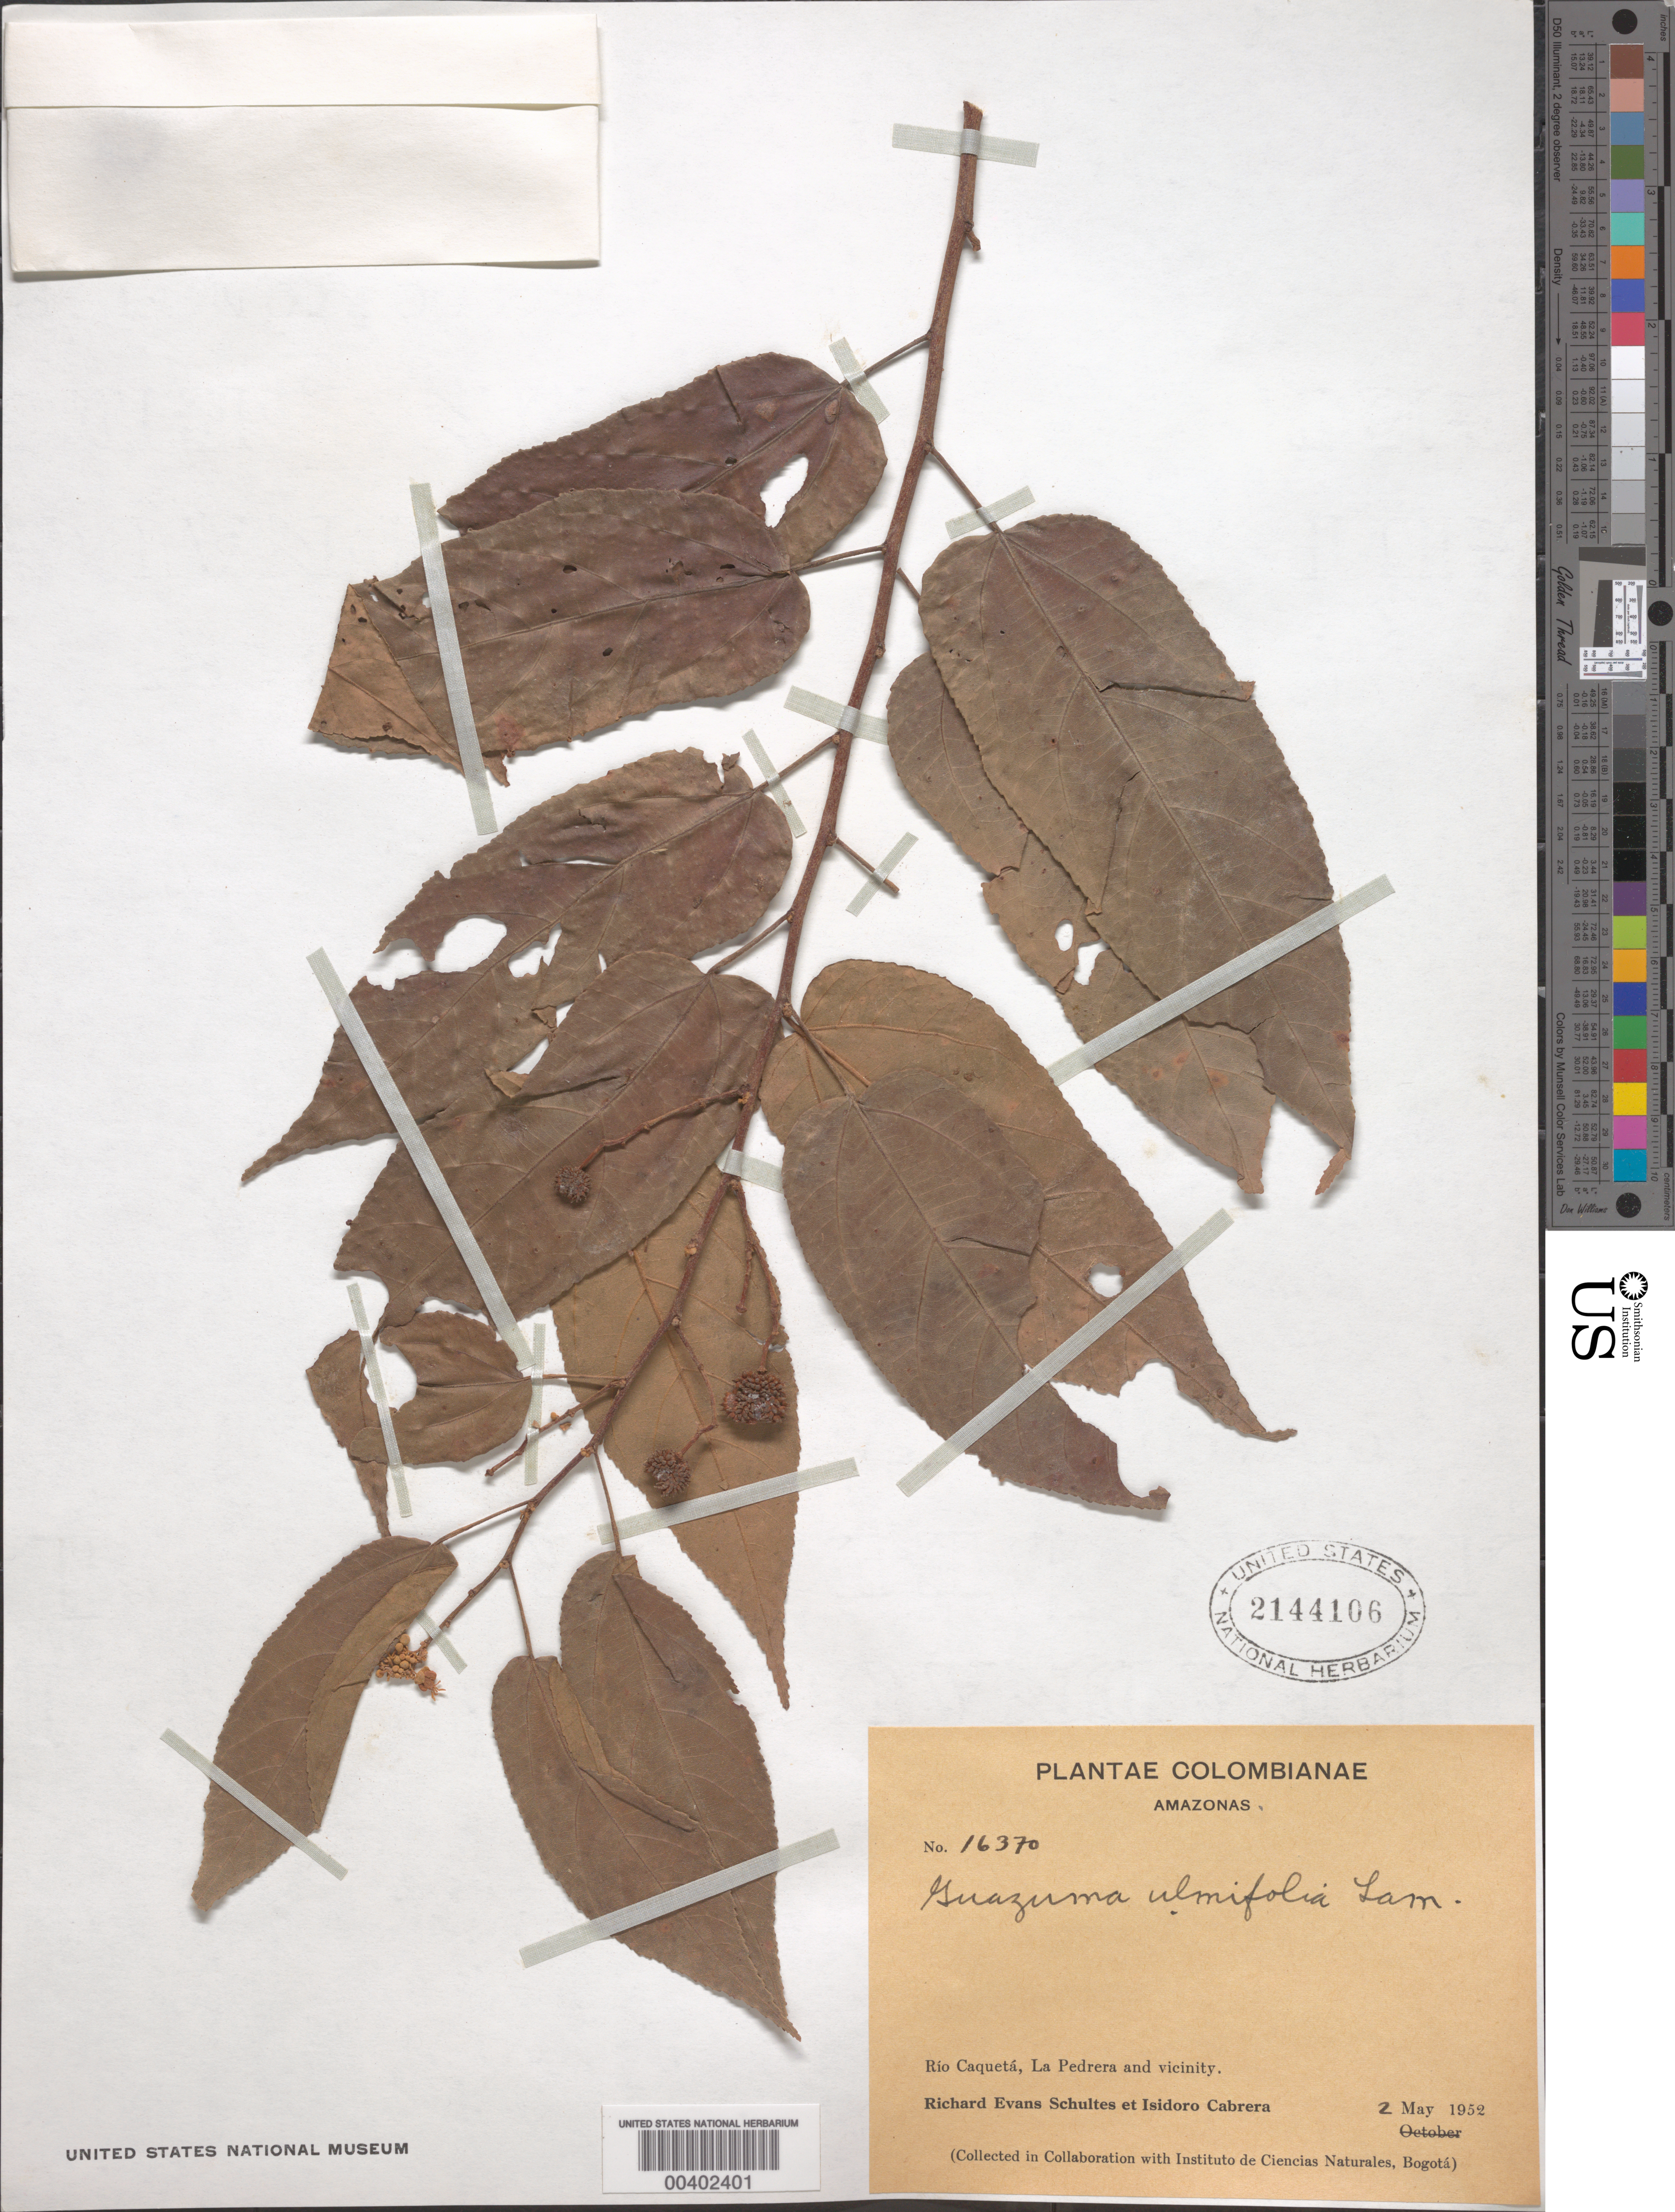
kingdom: Plantae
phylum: Tracheophyta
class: Magnoliopsida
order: Malvales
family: Malvaceae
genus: Guazuma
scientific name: Guazuma ulmifolia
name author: Lam.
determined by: Dorr, L. J., (BOT), Smithsonian Institution - National Museum of Natural History (UNITED STATES)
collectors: R. E. Schultes & I. Cabrera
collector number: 16370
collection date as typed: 02 May 1952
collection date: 1952-05-02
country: Colombia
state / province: Amazônas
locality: Rio Caquetá, La Pedrera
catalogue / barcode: US 2144106